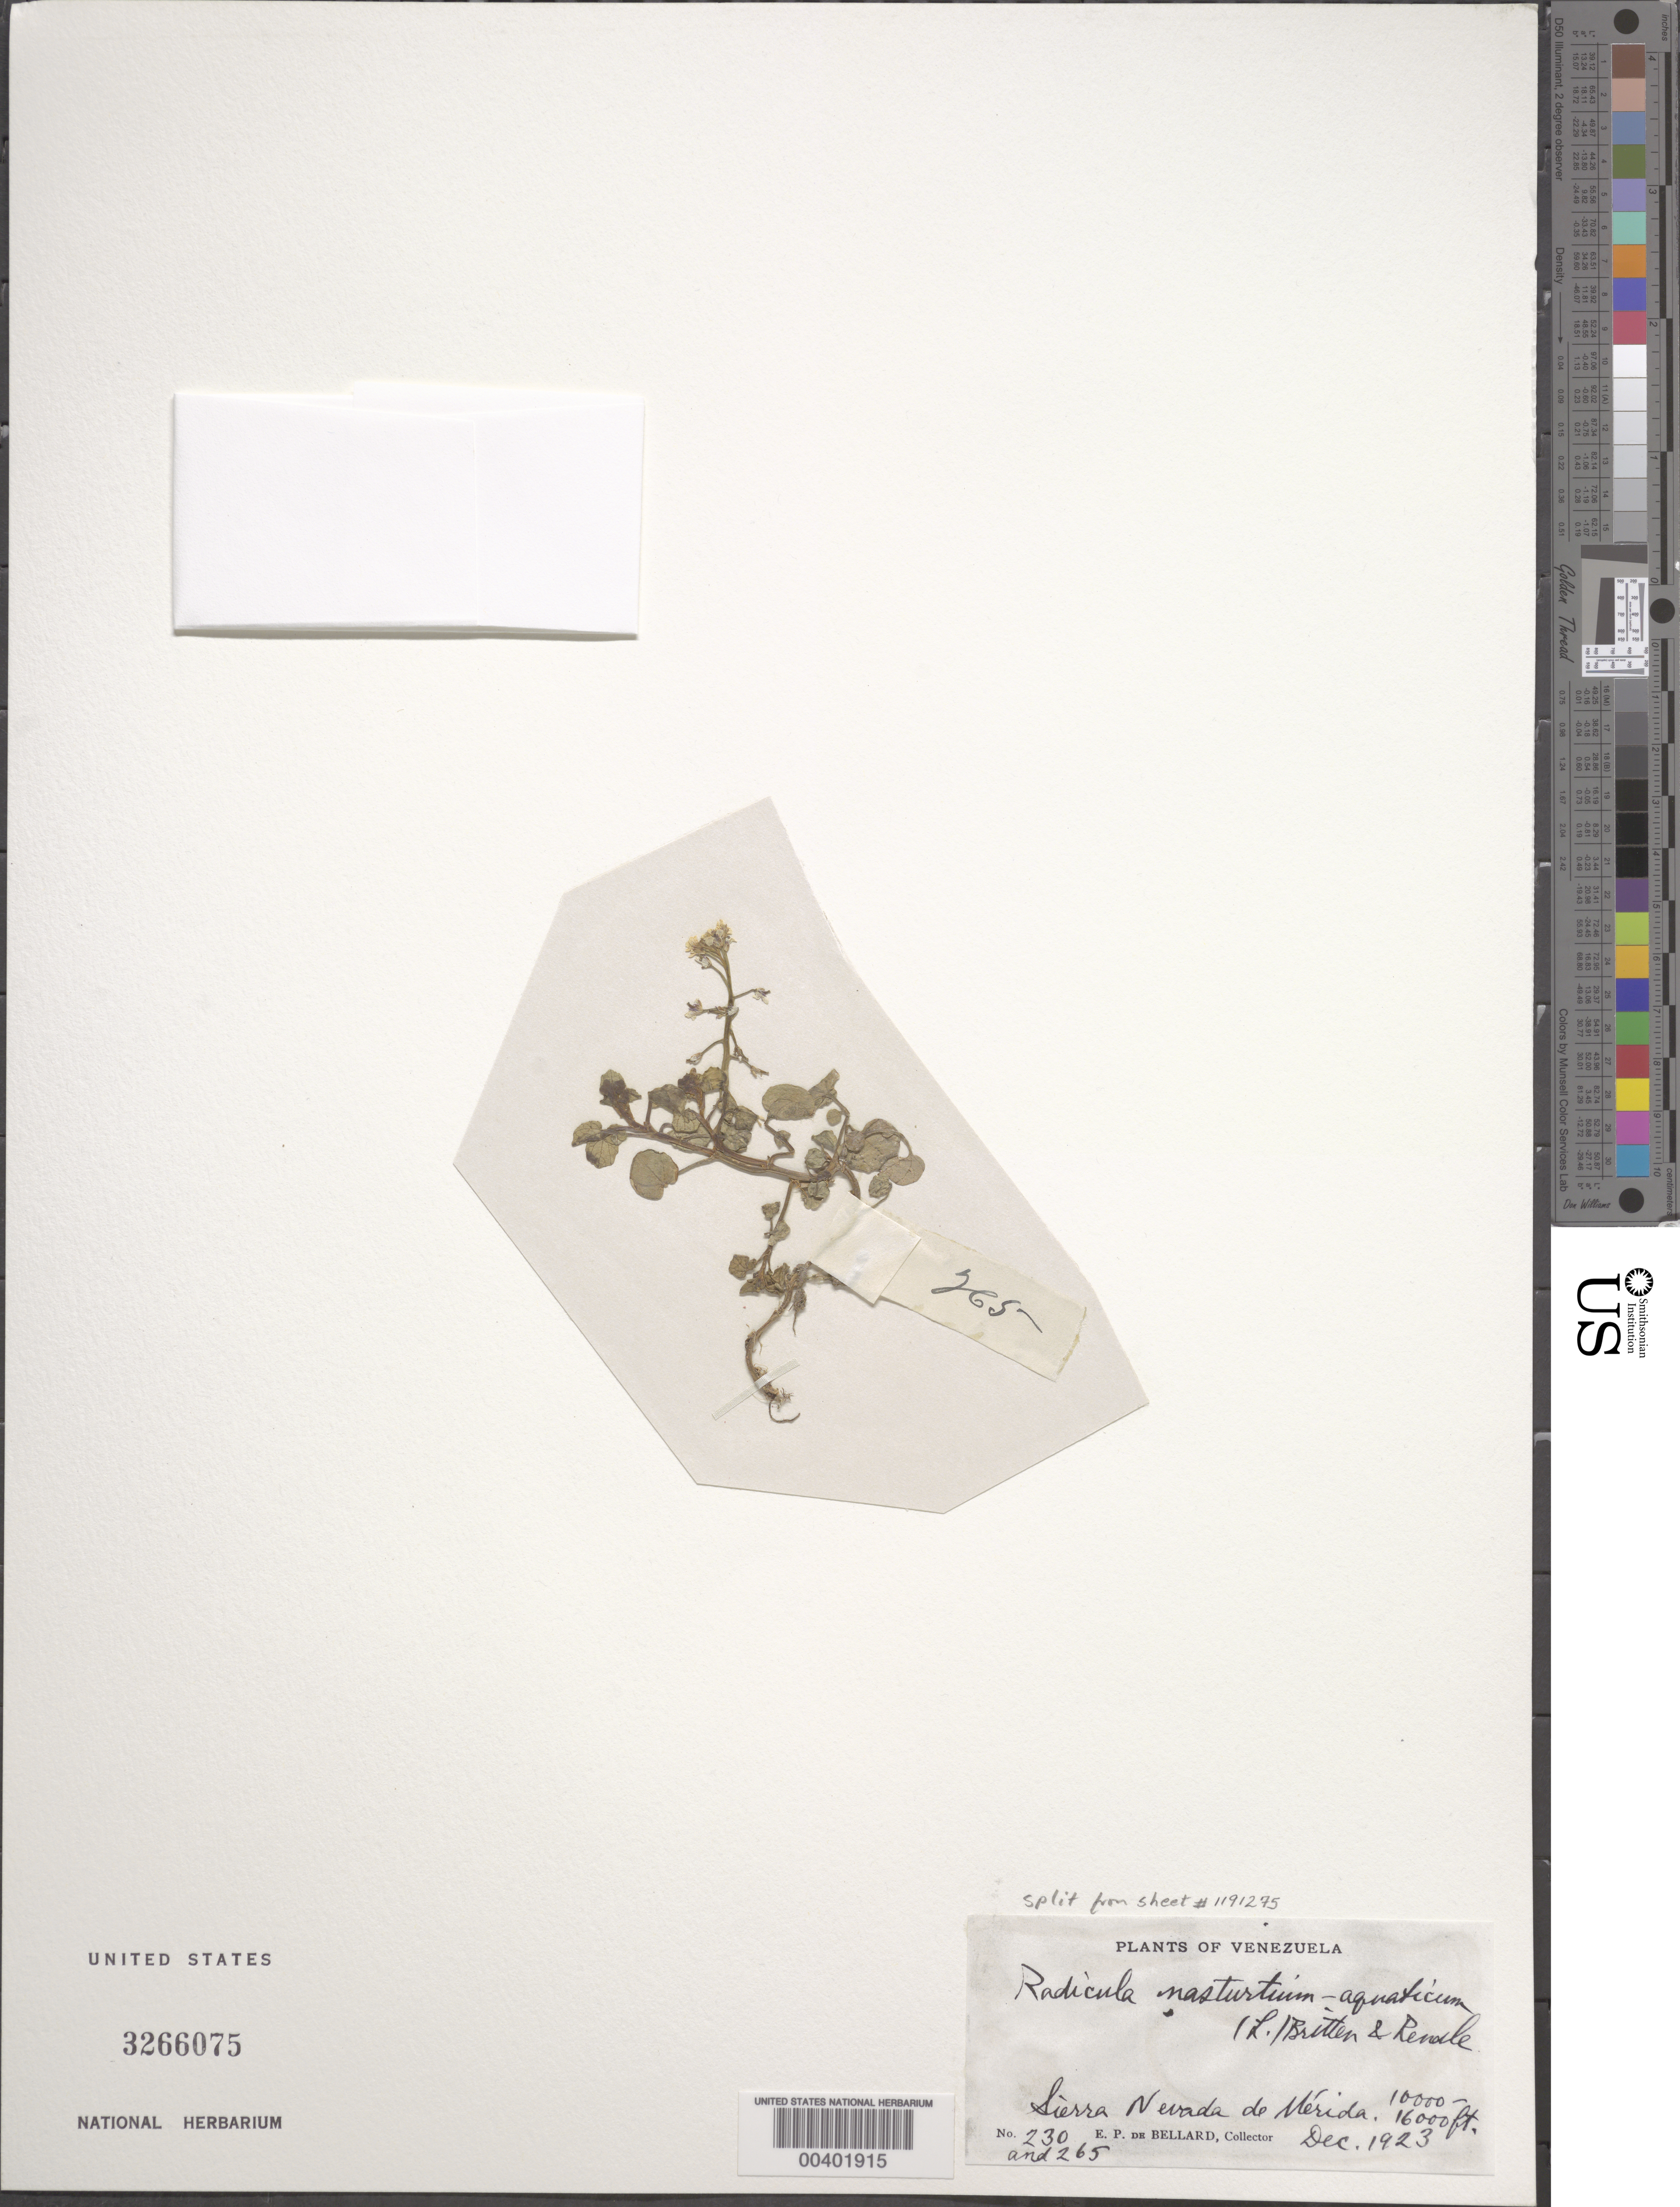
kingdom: Plantae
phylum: Tracheophyta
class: Magnoliopsida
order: Brassicales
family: Brassicaceae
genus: Nasturtium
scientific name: Nasturtium officinale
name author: R. Br.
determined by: Strong, M. T., (US), Smithsonian Institution - National Museum of Natural History (UNITED STATES)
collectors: E. Bellard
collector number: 265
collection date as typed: Dec 1923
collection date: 1923-12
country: Venezuela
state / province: Mérida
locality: Sierra Nevada de Mérida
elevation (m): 1000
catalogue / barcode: US 3266075